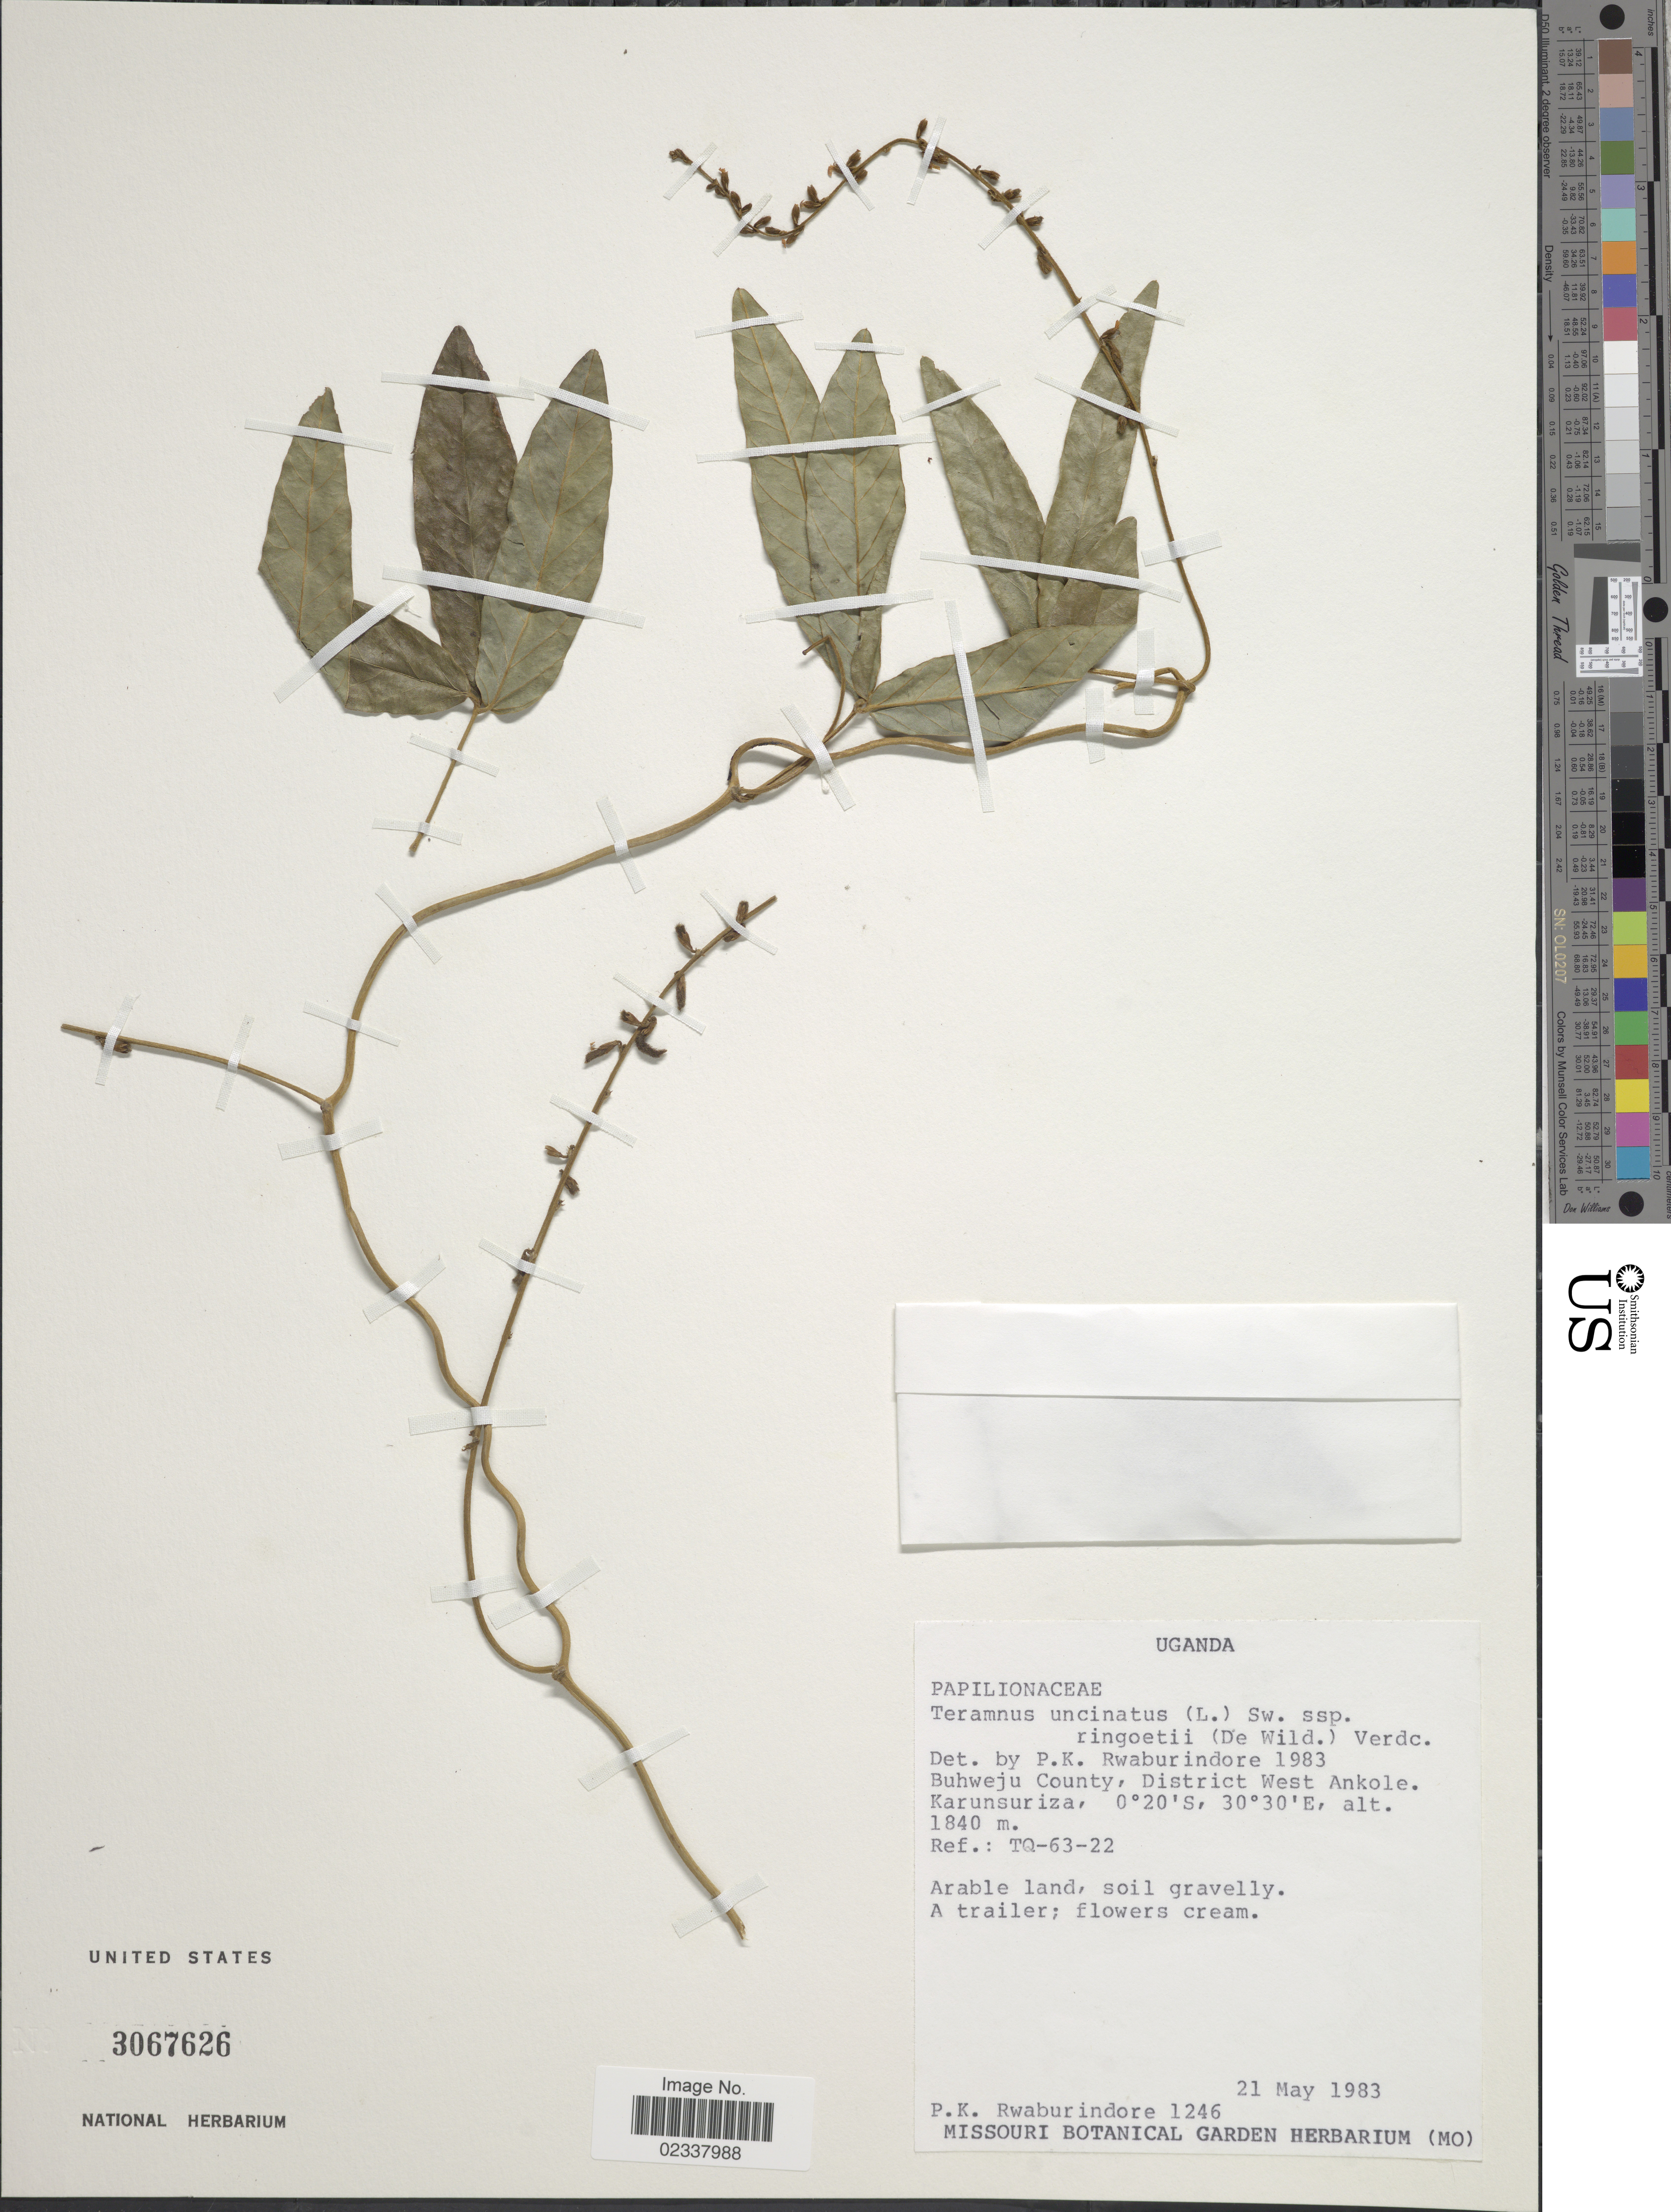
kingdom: Plantae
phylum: Tracheophyta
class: Magnoliopsida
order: Fabales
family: Fabaceae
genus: Teramnus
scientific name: Teramnus uncinatus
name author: (L.) Sw.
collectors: P. Rwaburindore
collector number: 1246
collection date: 1983-05-21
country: Uganda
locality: Buhweju County, District West Ankole. Karunsuriza, Ref.: TQ-63-22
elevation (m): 1840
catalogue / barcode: US 3067626